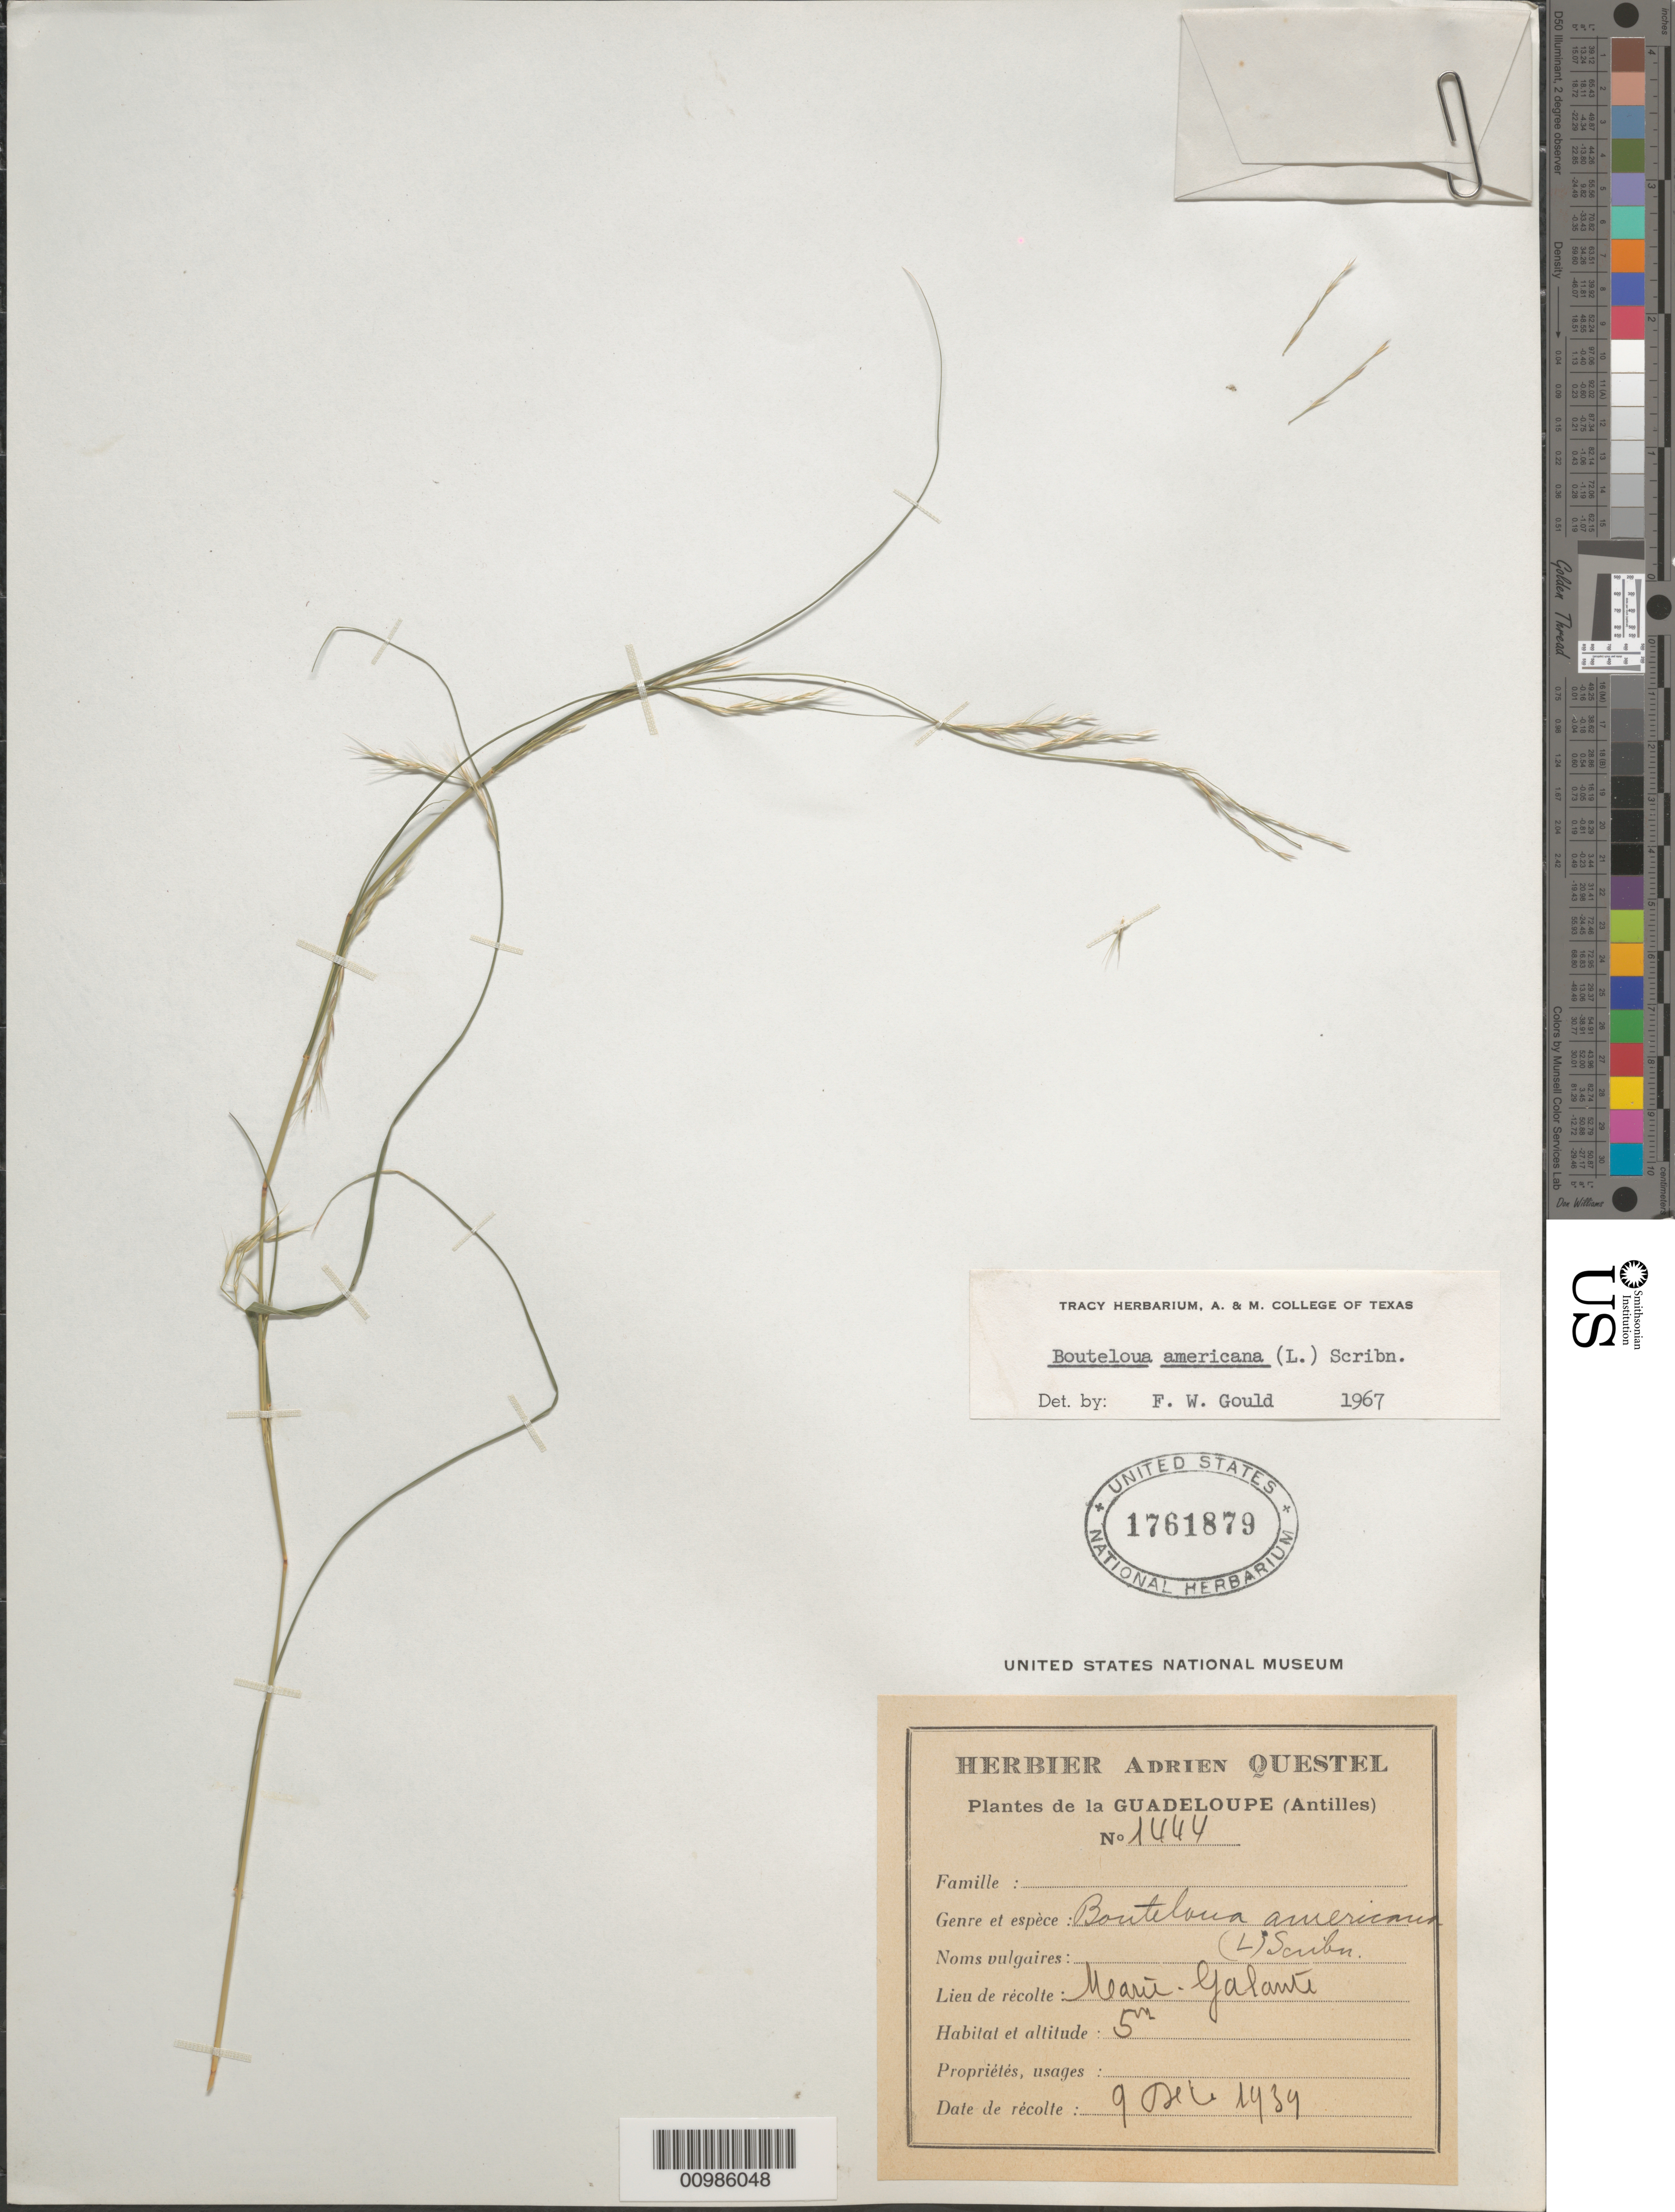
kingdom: Plantae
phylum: Tracheophyta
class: Liliopsida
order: Poales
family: Poaceae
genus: Bouteloua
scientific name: Bouteloua americana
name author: (L.) Scribn.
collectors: A. Questel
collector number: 1444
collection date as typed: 09 Dec 1939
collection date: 1939-12-09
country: Guadeloupe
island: Marie Galante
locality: Marie-Galante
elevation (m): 5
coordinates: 0 N, 0 E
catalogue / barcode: US 1761879